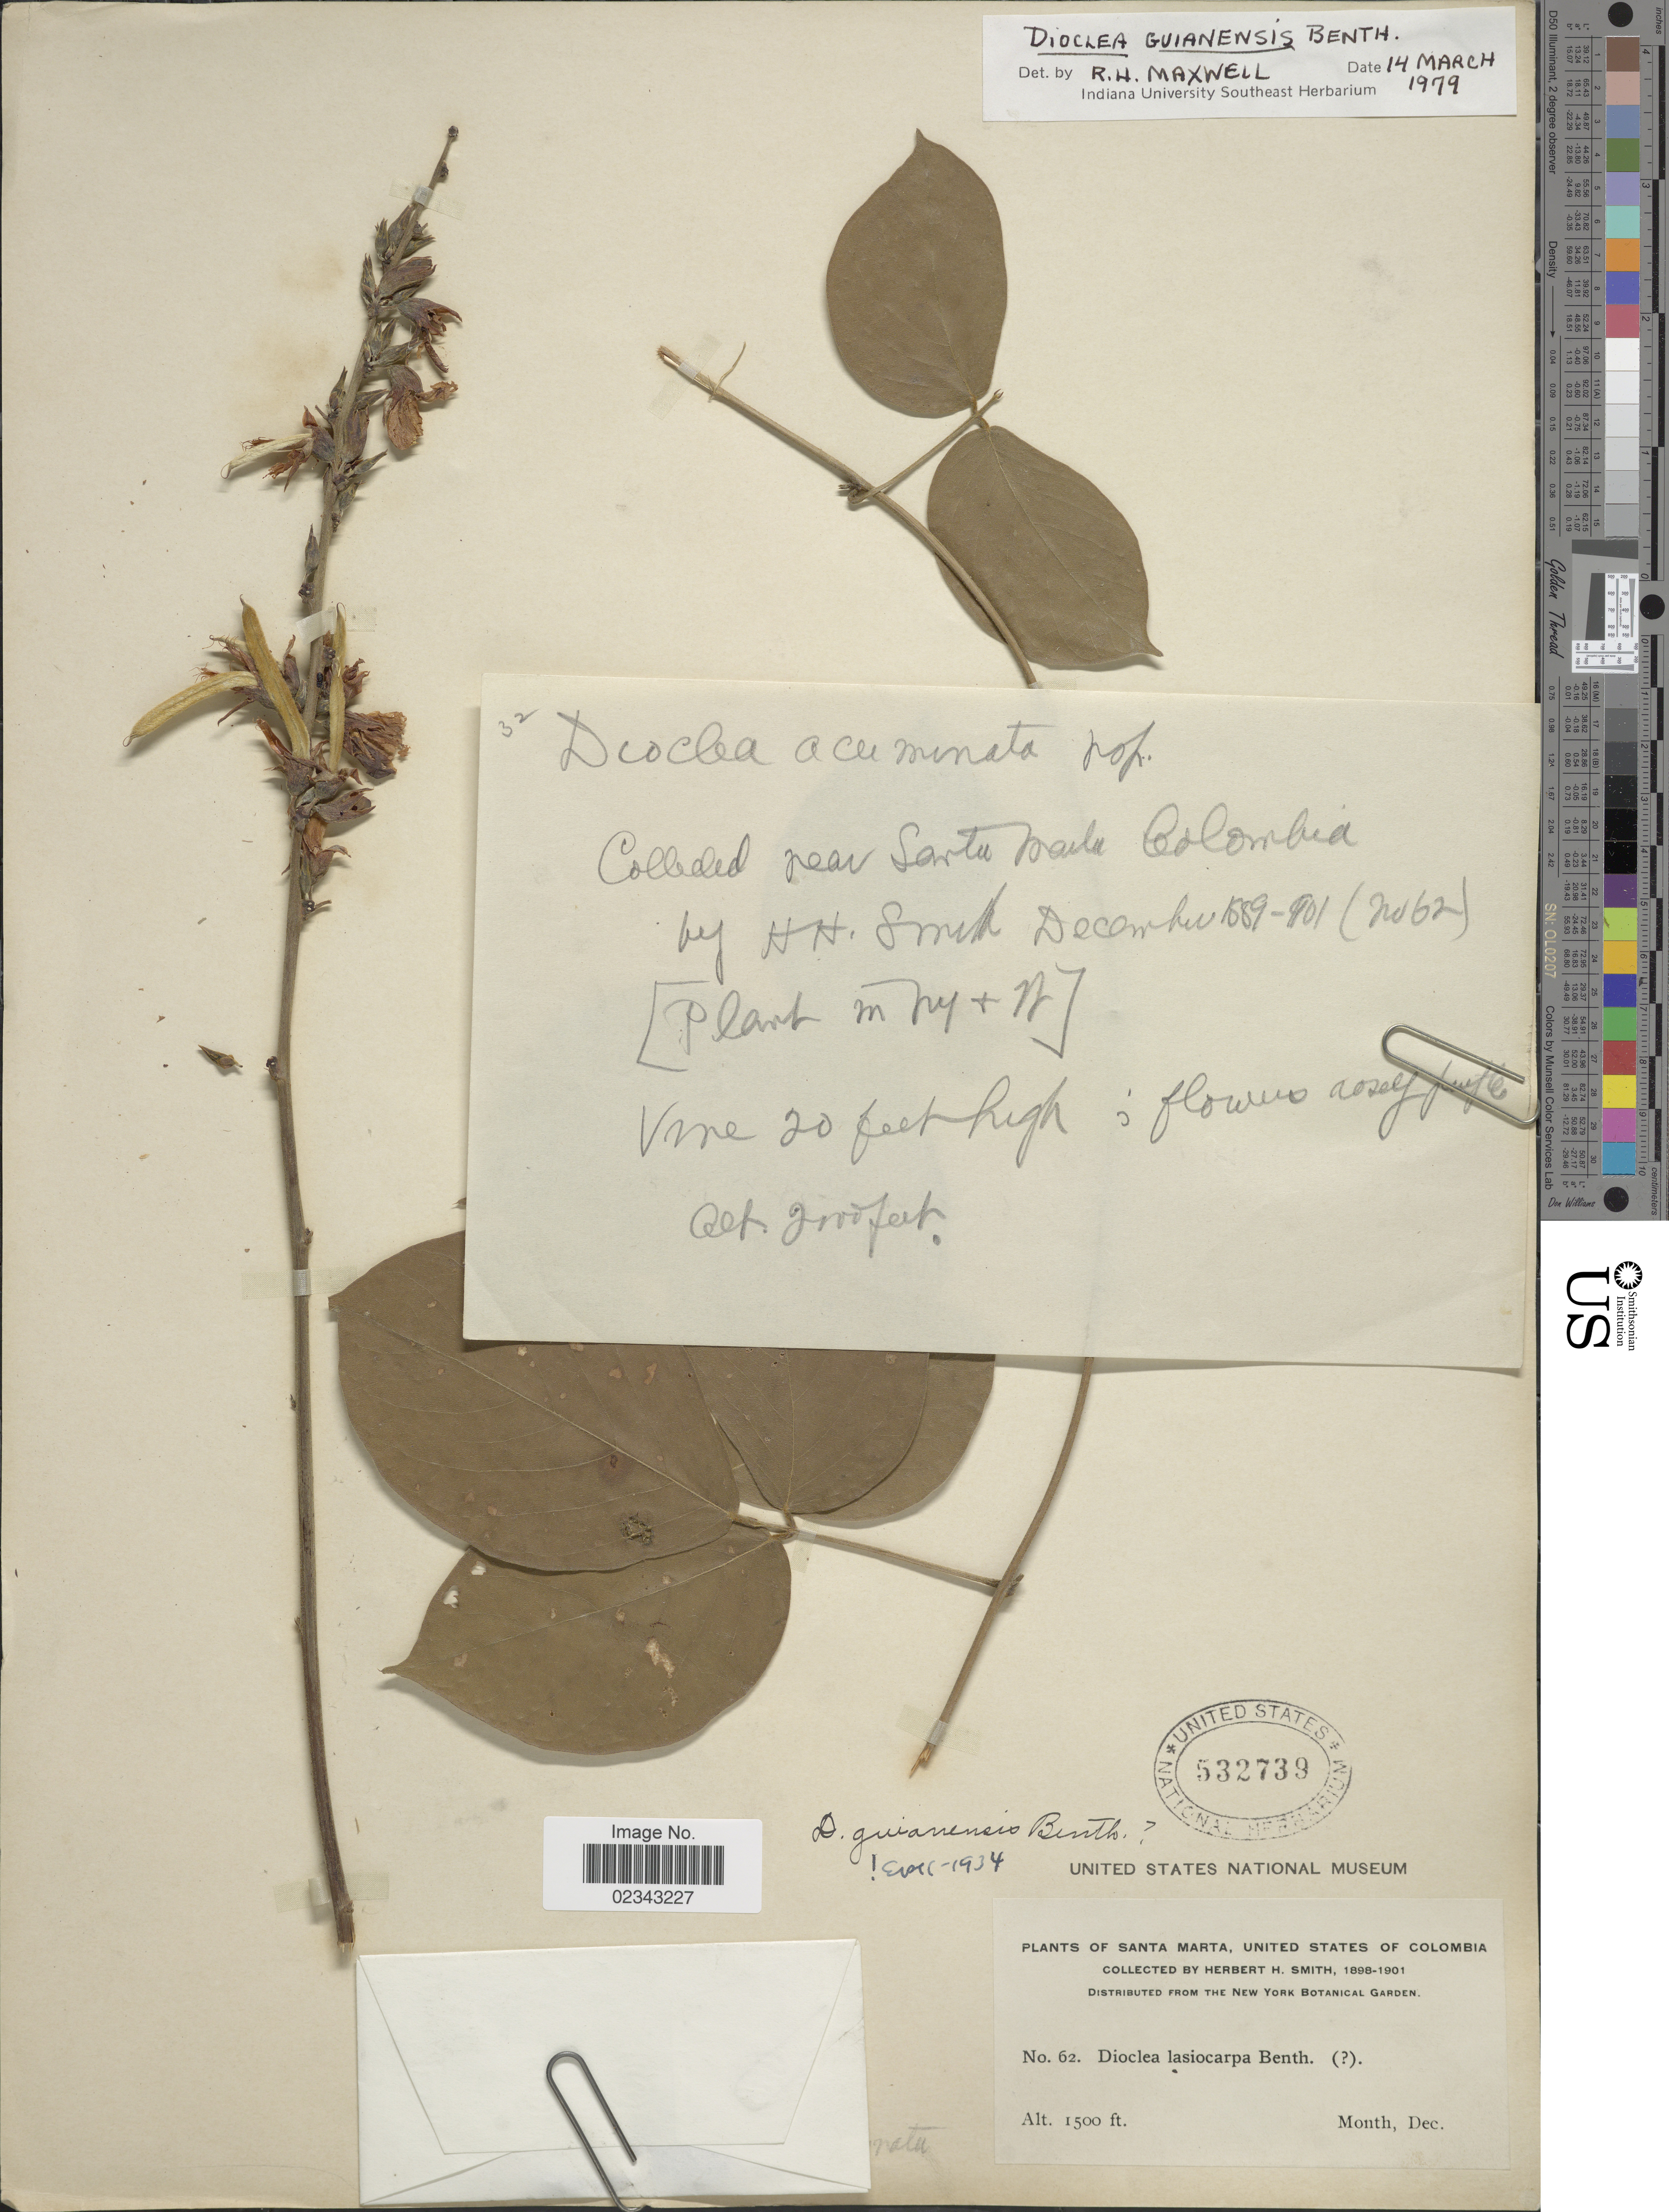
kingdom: Plantae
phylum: Tracheophyta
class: Magnoliopsida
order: Fabales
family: Fabaceae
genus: Dioclea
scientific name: Dioclea guianensis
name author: Benth.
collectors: Herbert H. Smith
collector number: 62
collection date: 1898-12/1901-12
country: Colombia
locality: Santa Marta, United States of Colombia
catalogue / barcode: US 532739